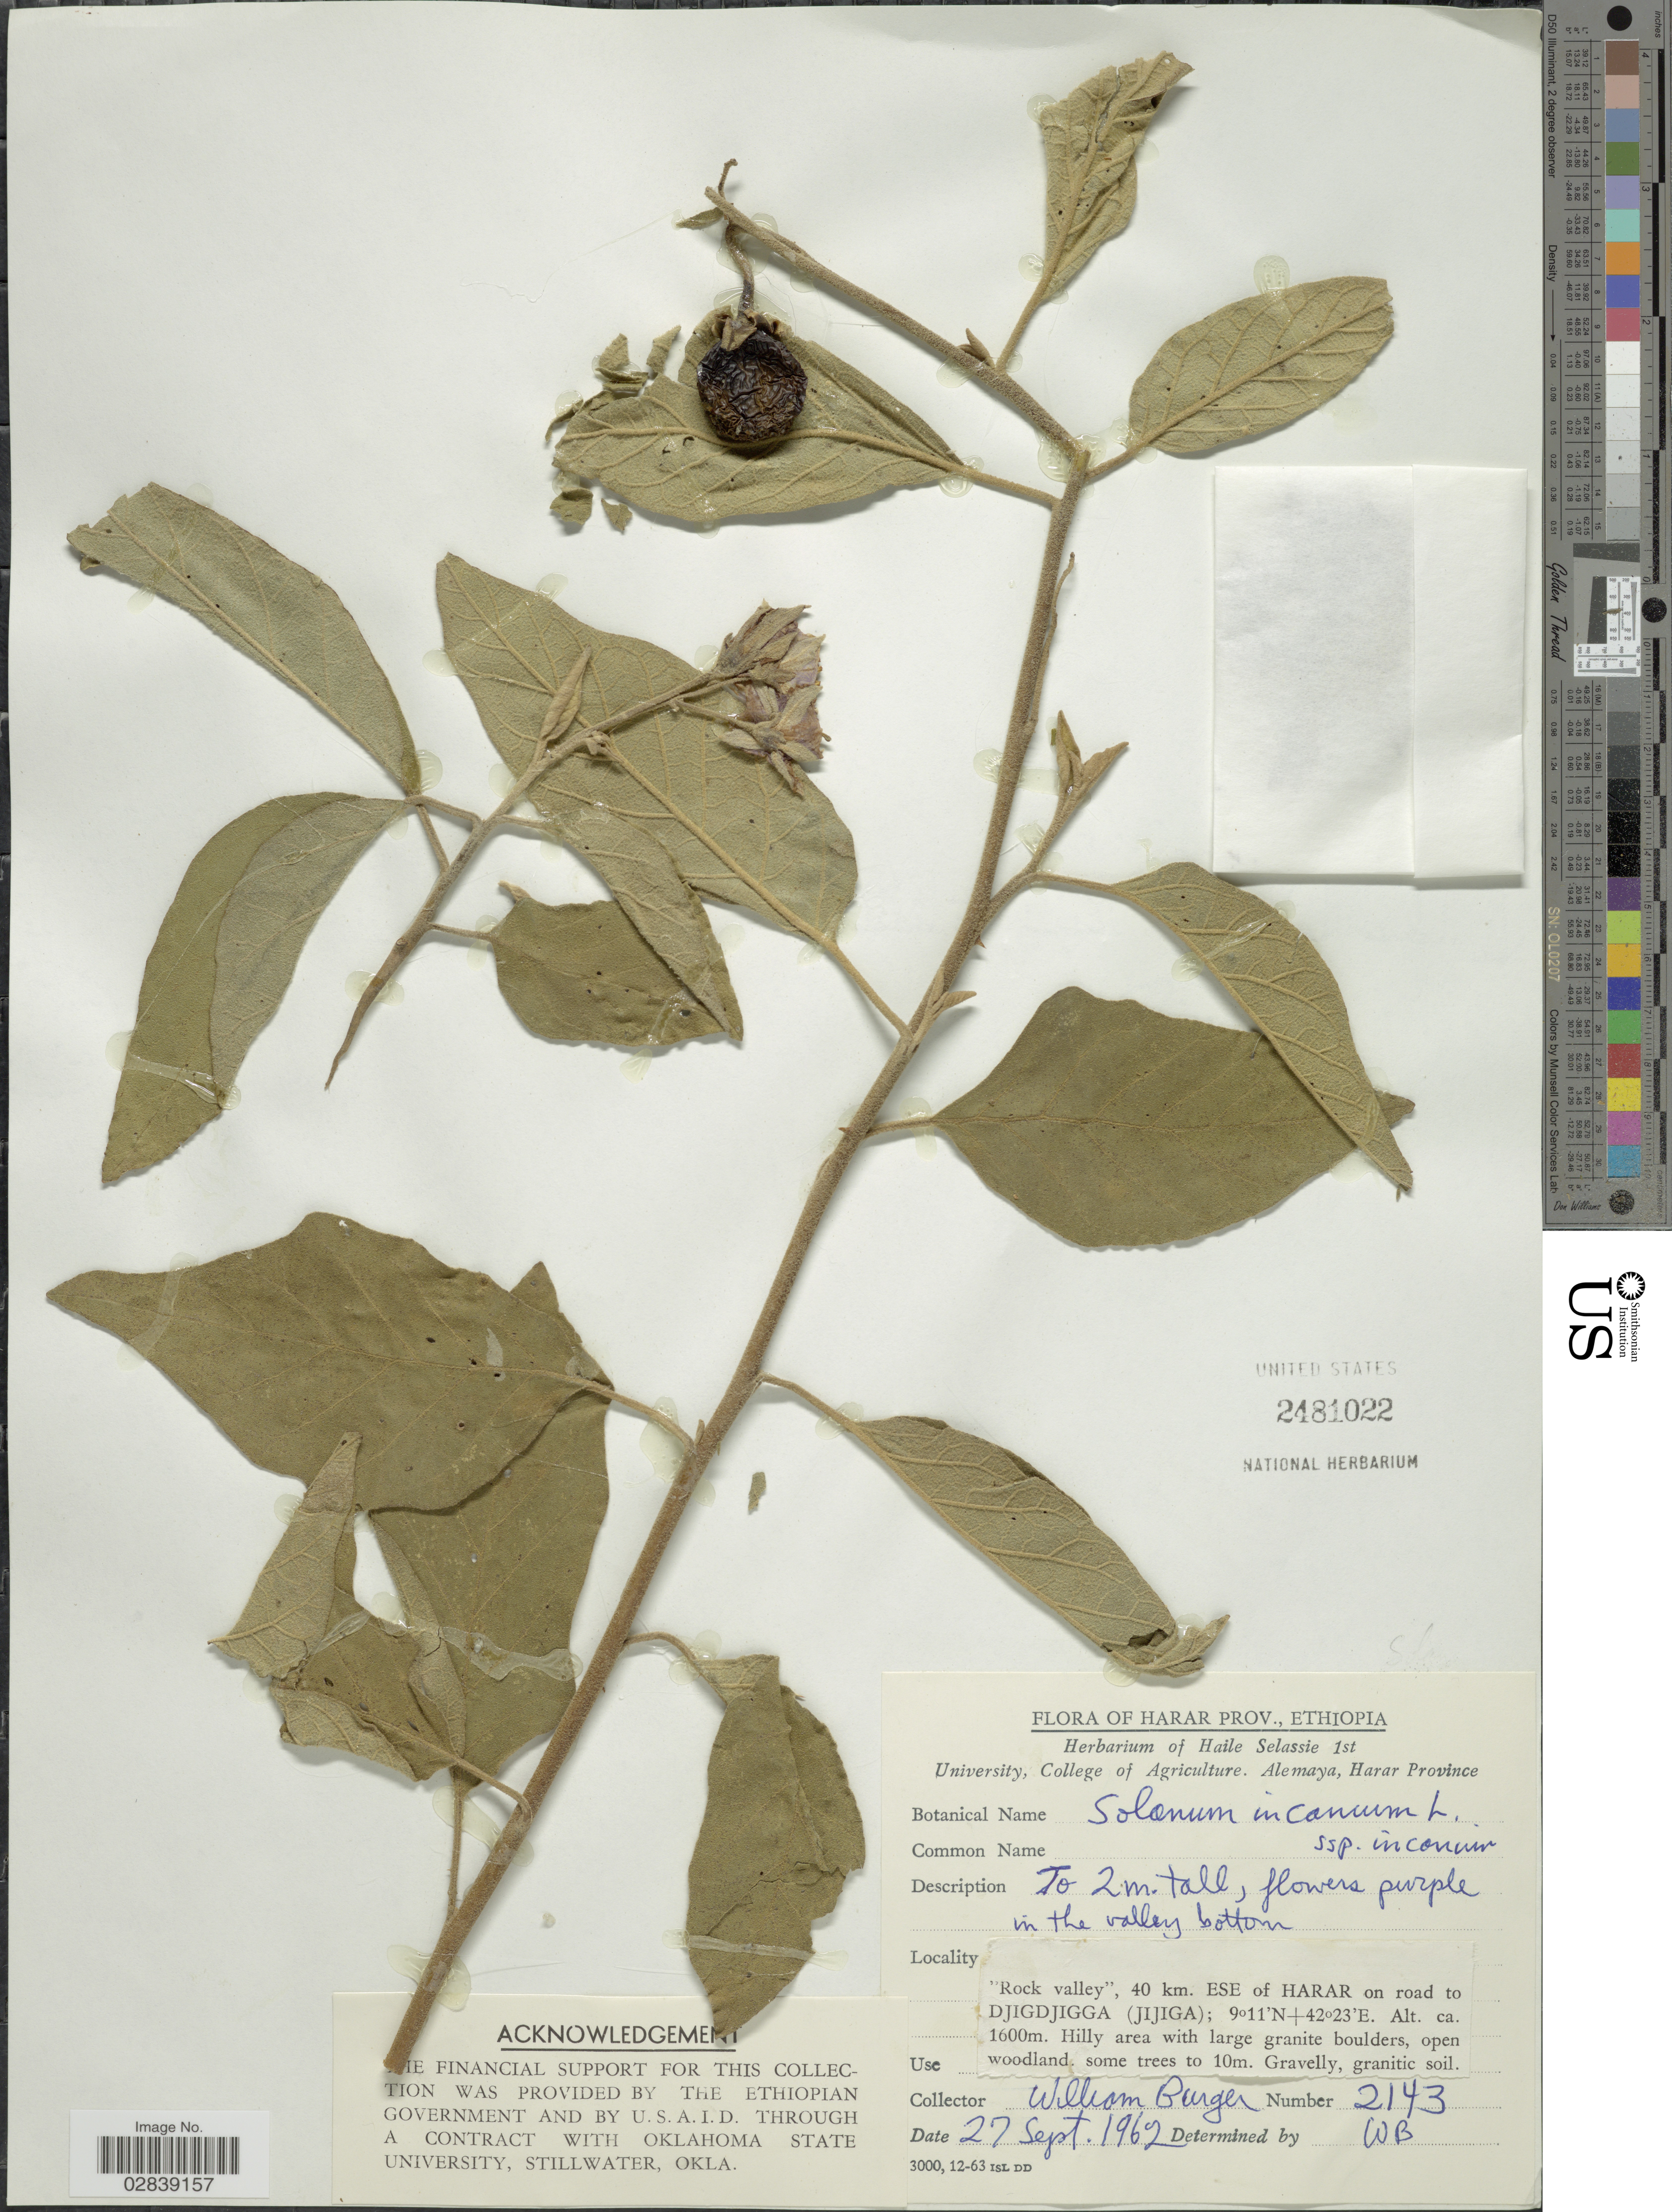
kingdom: Plantae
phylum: Tracheophyta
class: Magnoliopsida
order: Solanales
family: Solanaceae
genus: Solanum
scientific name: Solanum incanum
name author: L.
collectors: W. Burger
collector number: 2143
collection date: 1962-09-27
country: Ethiopia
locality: Harar Prov. "Rock valley", 40 km. ESE of Harar on road to Djigdjigga (Jijiga).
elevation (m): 1600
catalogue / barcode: US 2481022